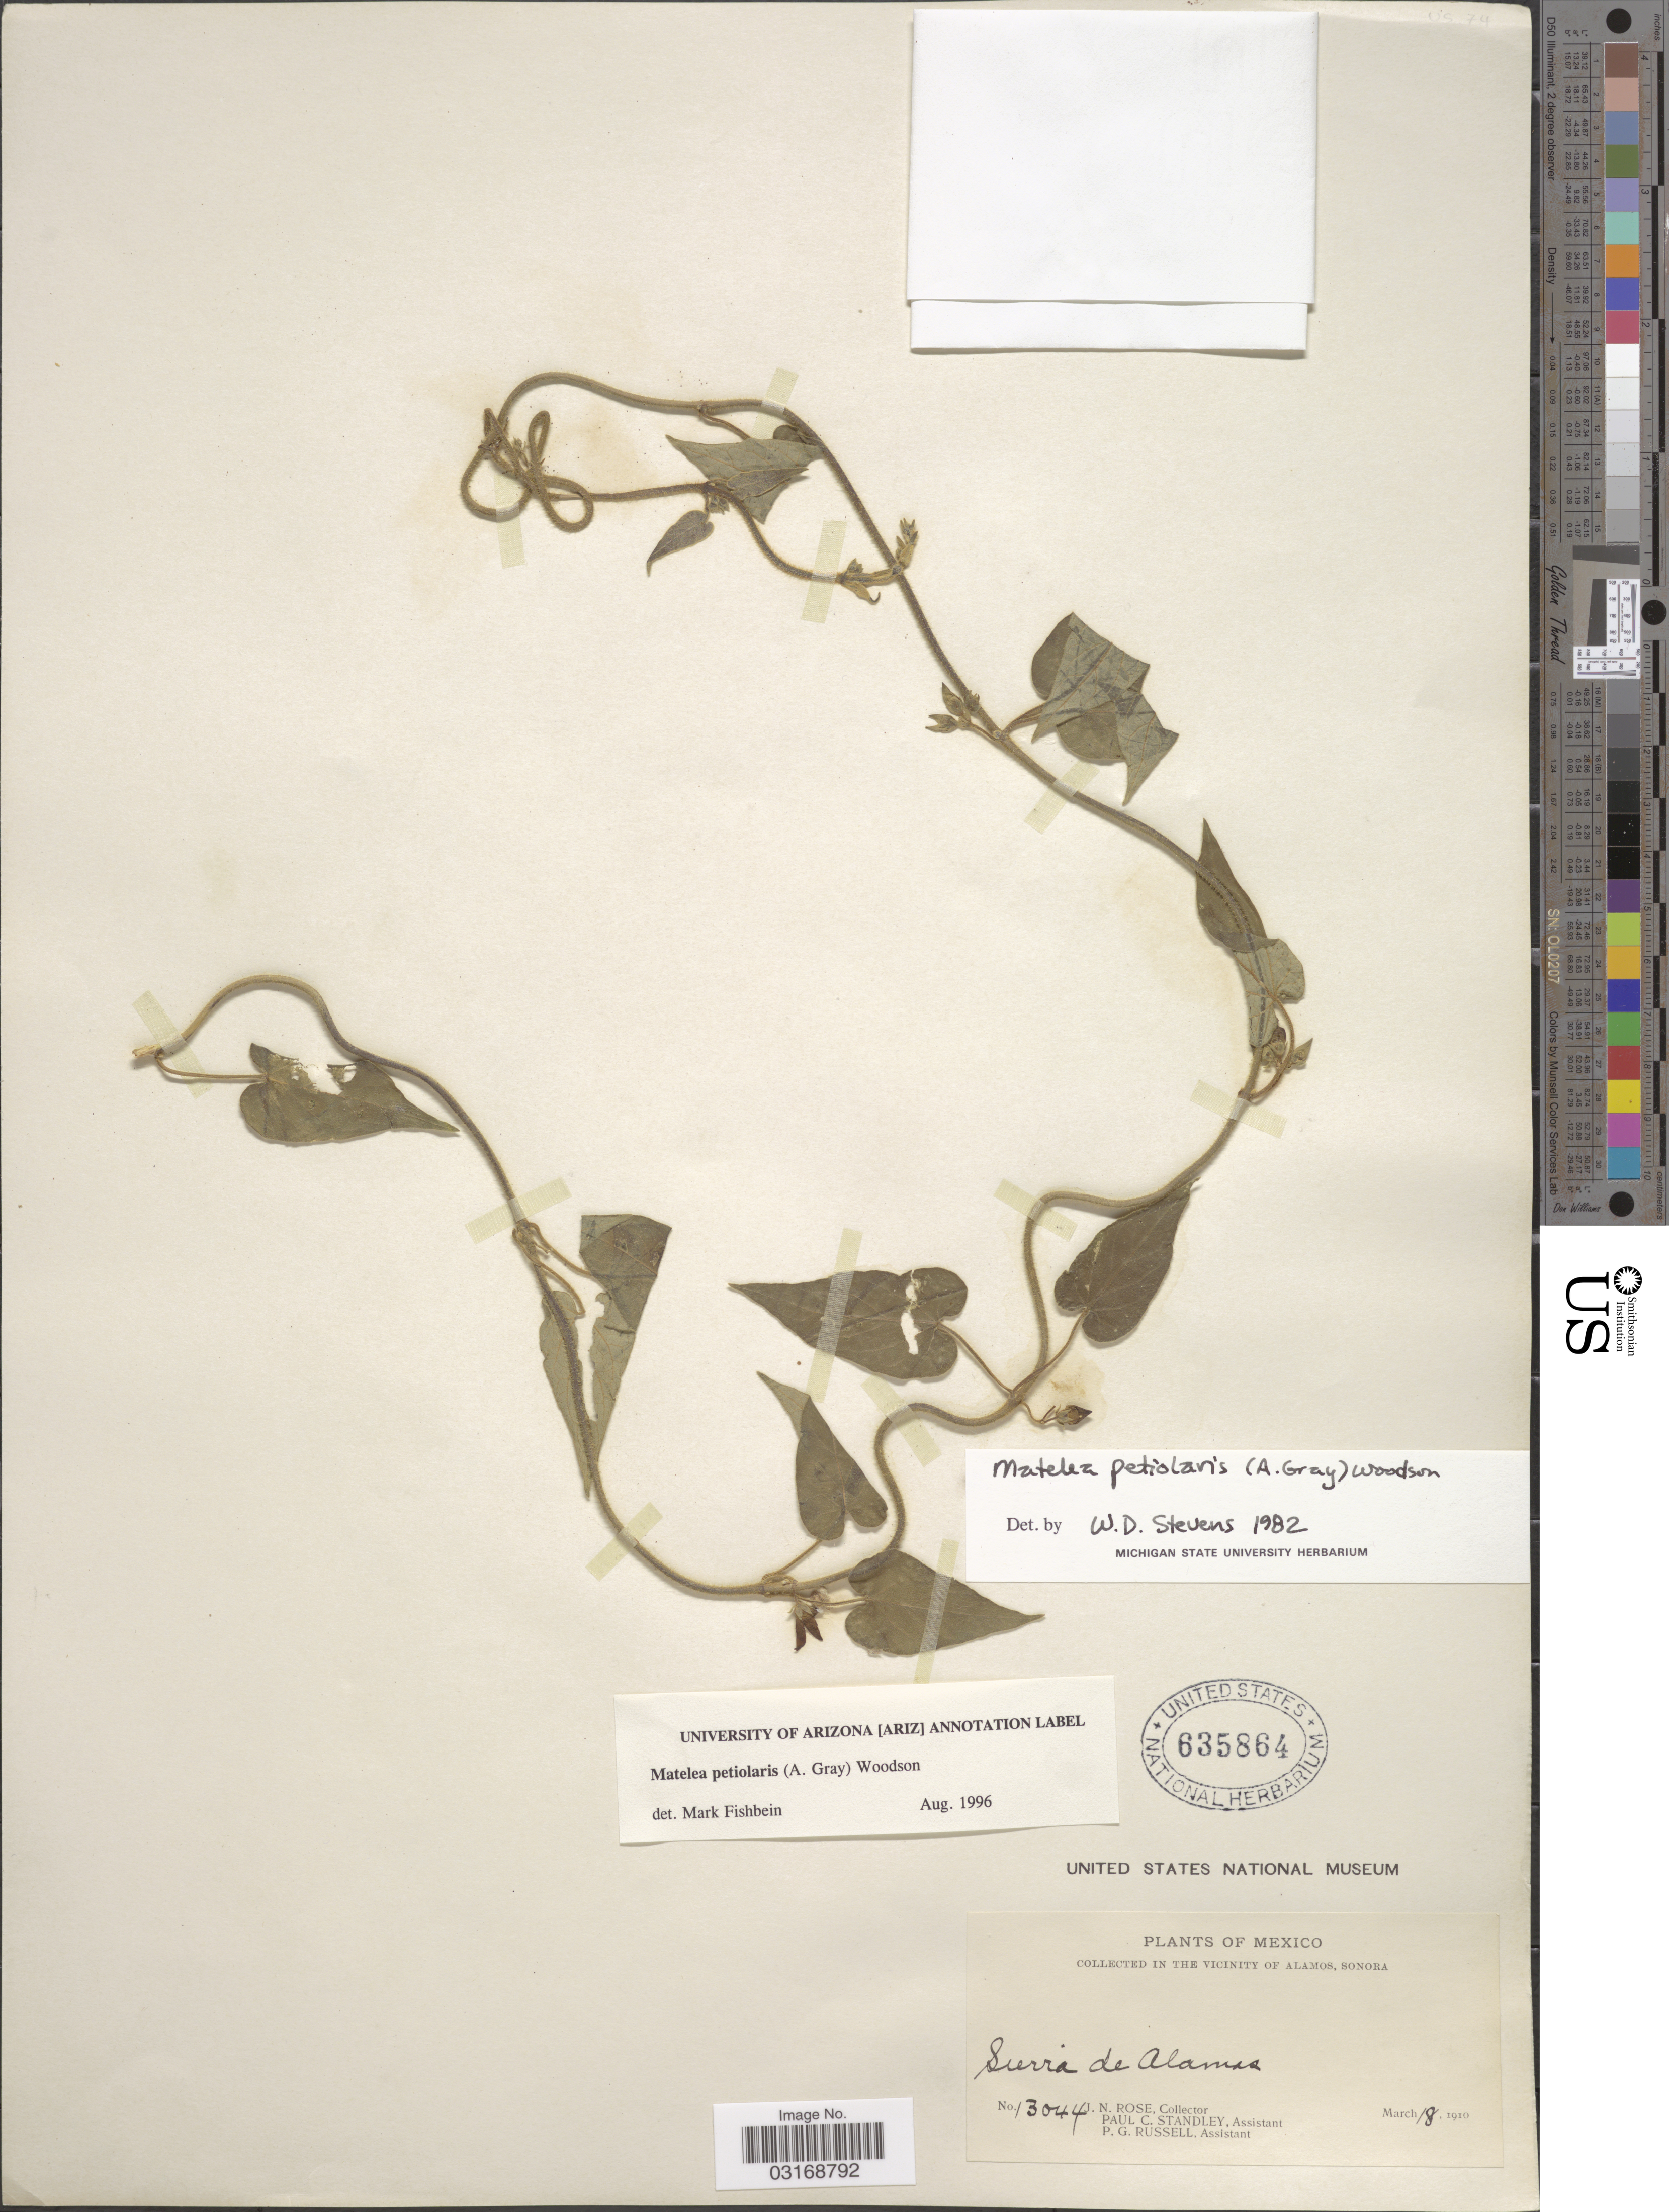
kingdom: Plantae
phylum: Tracheophyta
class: Magnoliopsida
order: Gentianales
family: Apocynaceae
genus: Matelea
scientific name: Matelea petiolaris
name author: (A. Gray) Woodson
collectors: J. N. Rose, P. C. Standley & P. G. Russell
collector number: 13044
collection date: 1910-03-18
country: Mexico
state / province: Sonora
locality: Collected in the vicinity of Alamos. Sierra de Alamos.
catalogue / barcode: US 635864